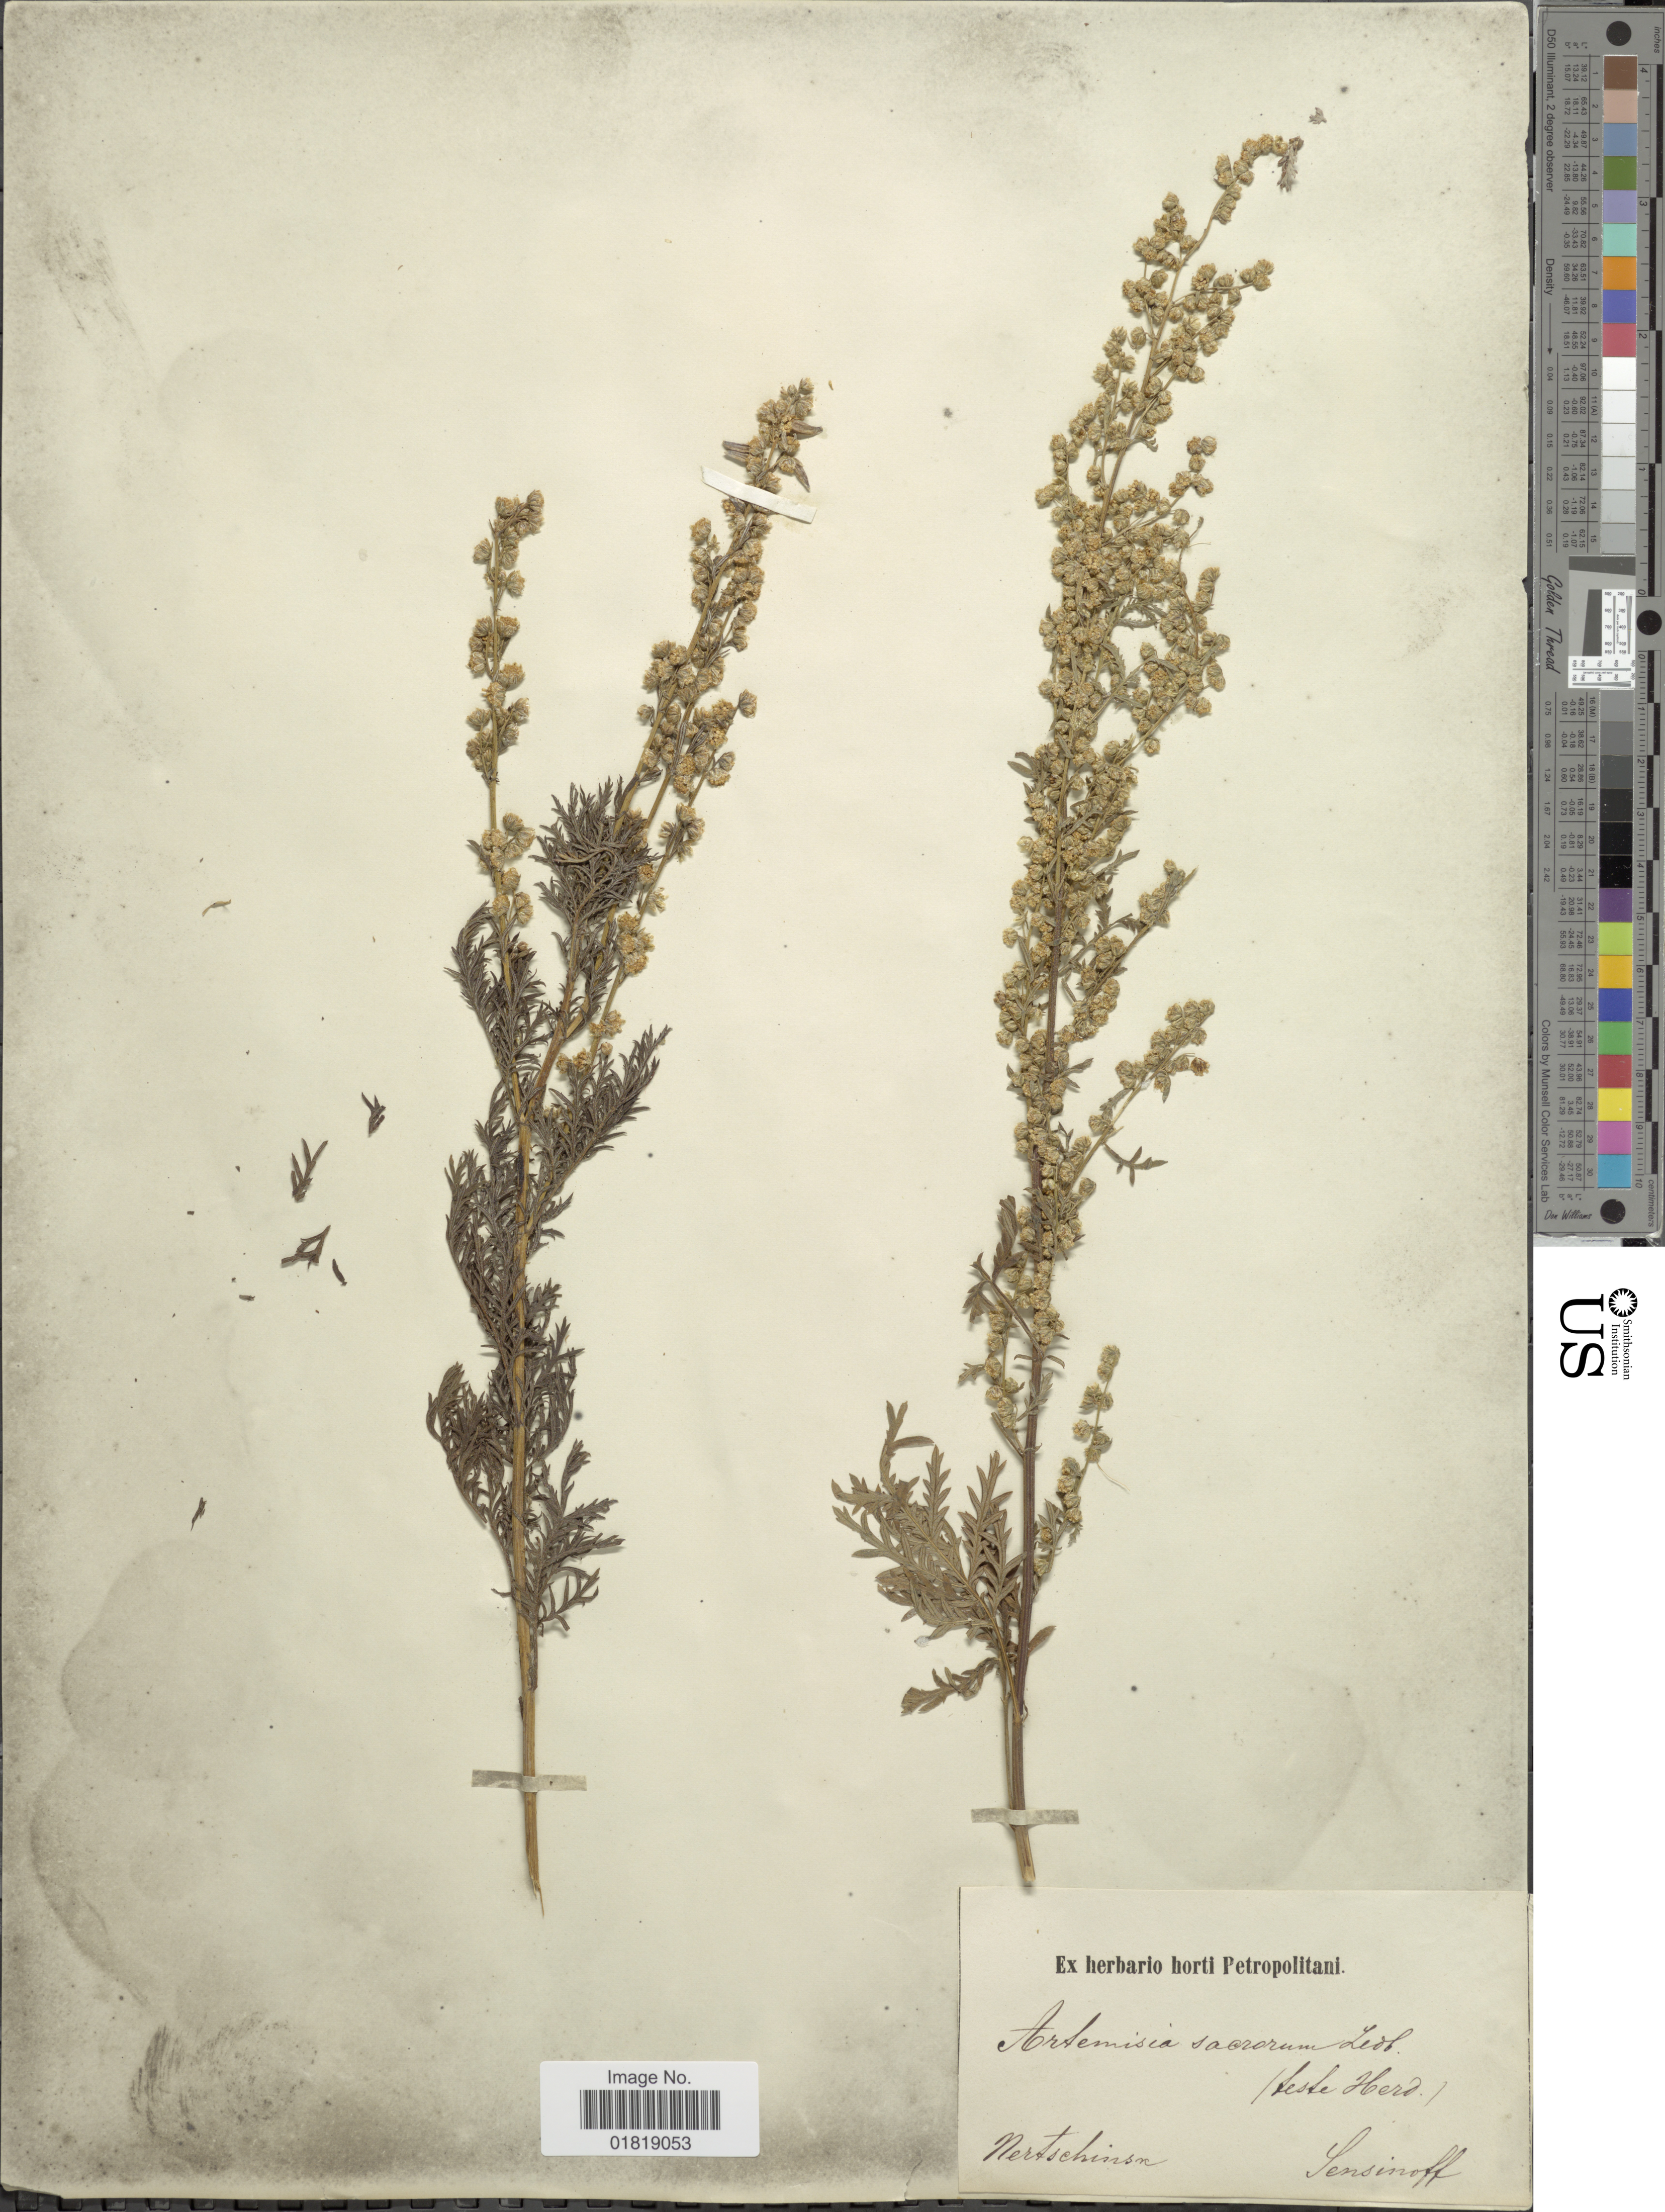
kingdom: Plantae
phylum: Tracheophyta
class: Magnoliopsida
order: Asterales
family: Asteraceae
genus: Artemisia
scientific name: Artemisia sacrorum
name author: Ledeb.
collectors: Sensinoff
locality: Nertschinsn, Lensinoff [interpreted]